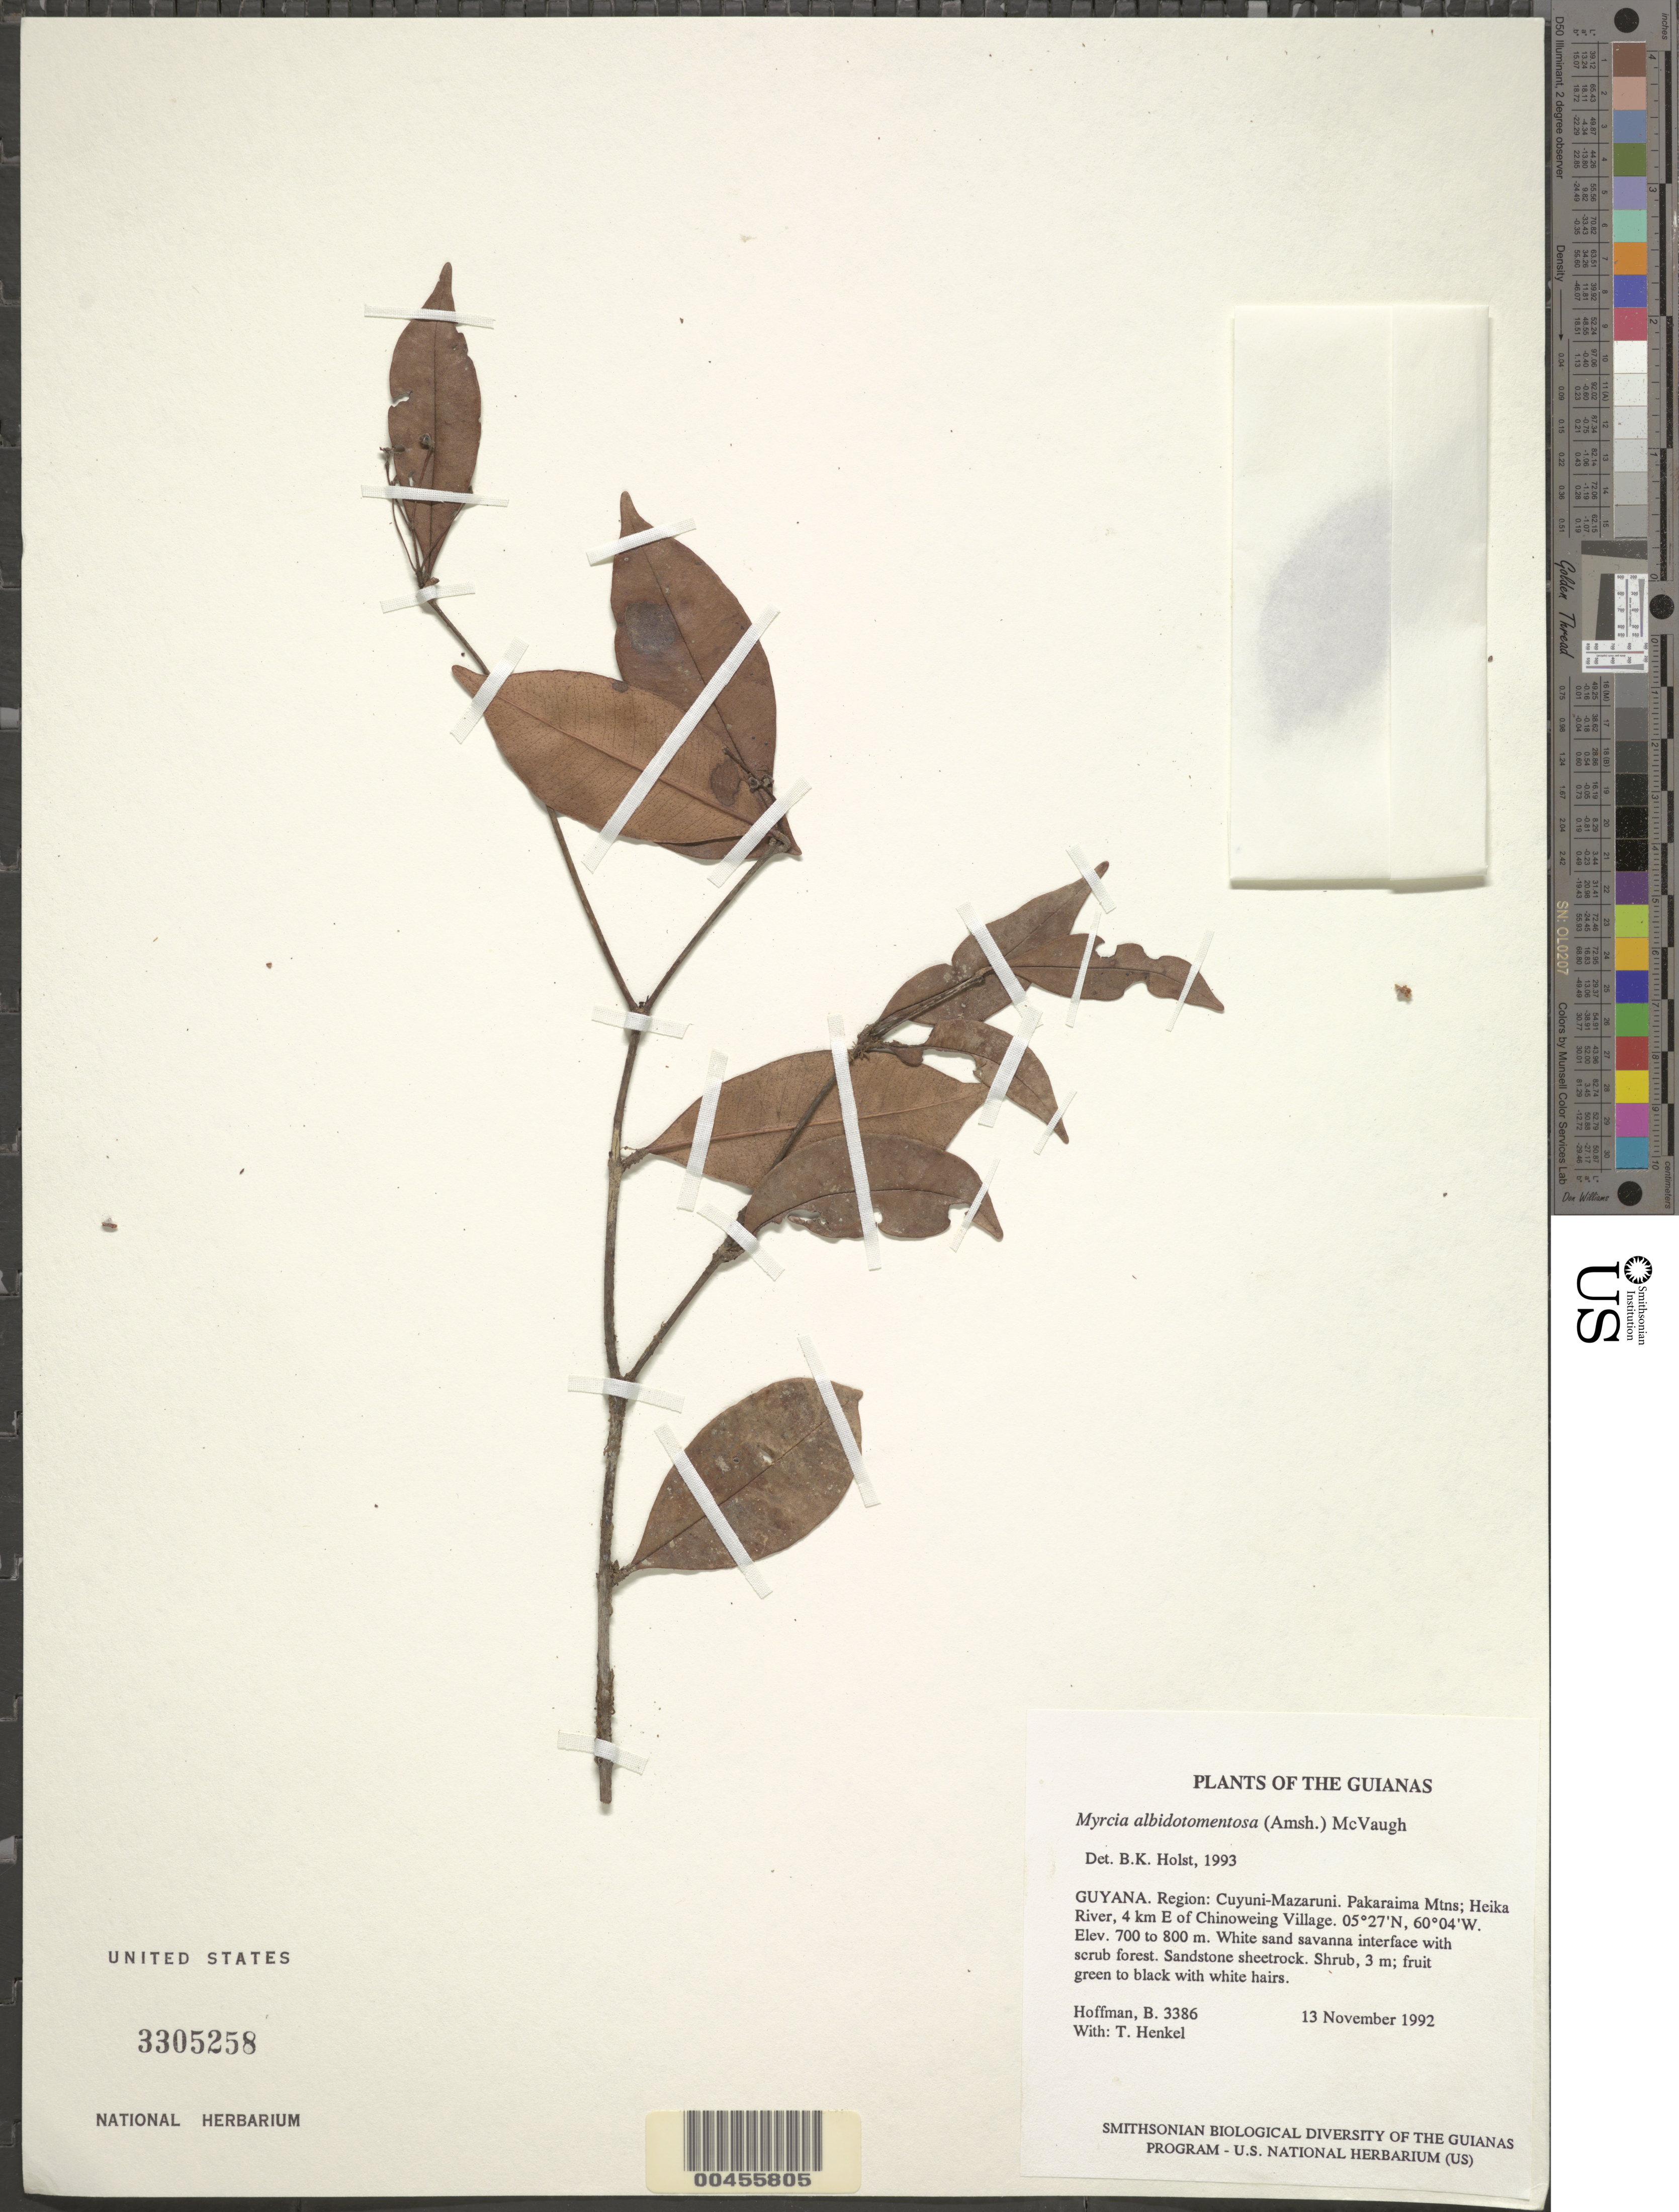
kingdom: Plantae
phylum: Tracheophyta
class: Magnoliopsida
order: Myrtales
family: Myrtaceae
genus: Myrcia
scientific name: Myrcia albidotomentosa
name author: (Amshoff) McVaugh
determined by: Holst, Bruce K.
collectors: B. Hoffman & T. Henkel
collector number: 3386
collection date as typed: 13 November 1992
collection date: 1992-11-13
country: Guyana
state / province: Cuyuni-Mazaruni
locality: Pakaraima Mountains; Heika River, 4 km E of Chinoweing village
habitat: White sand savanna interface with scrub forest. Sandstone sheetrock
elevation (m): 700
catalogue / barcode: US 3305258